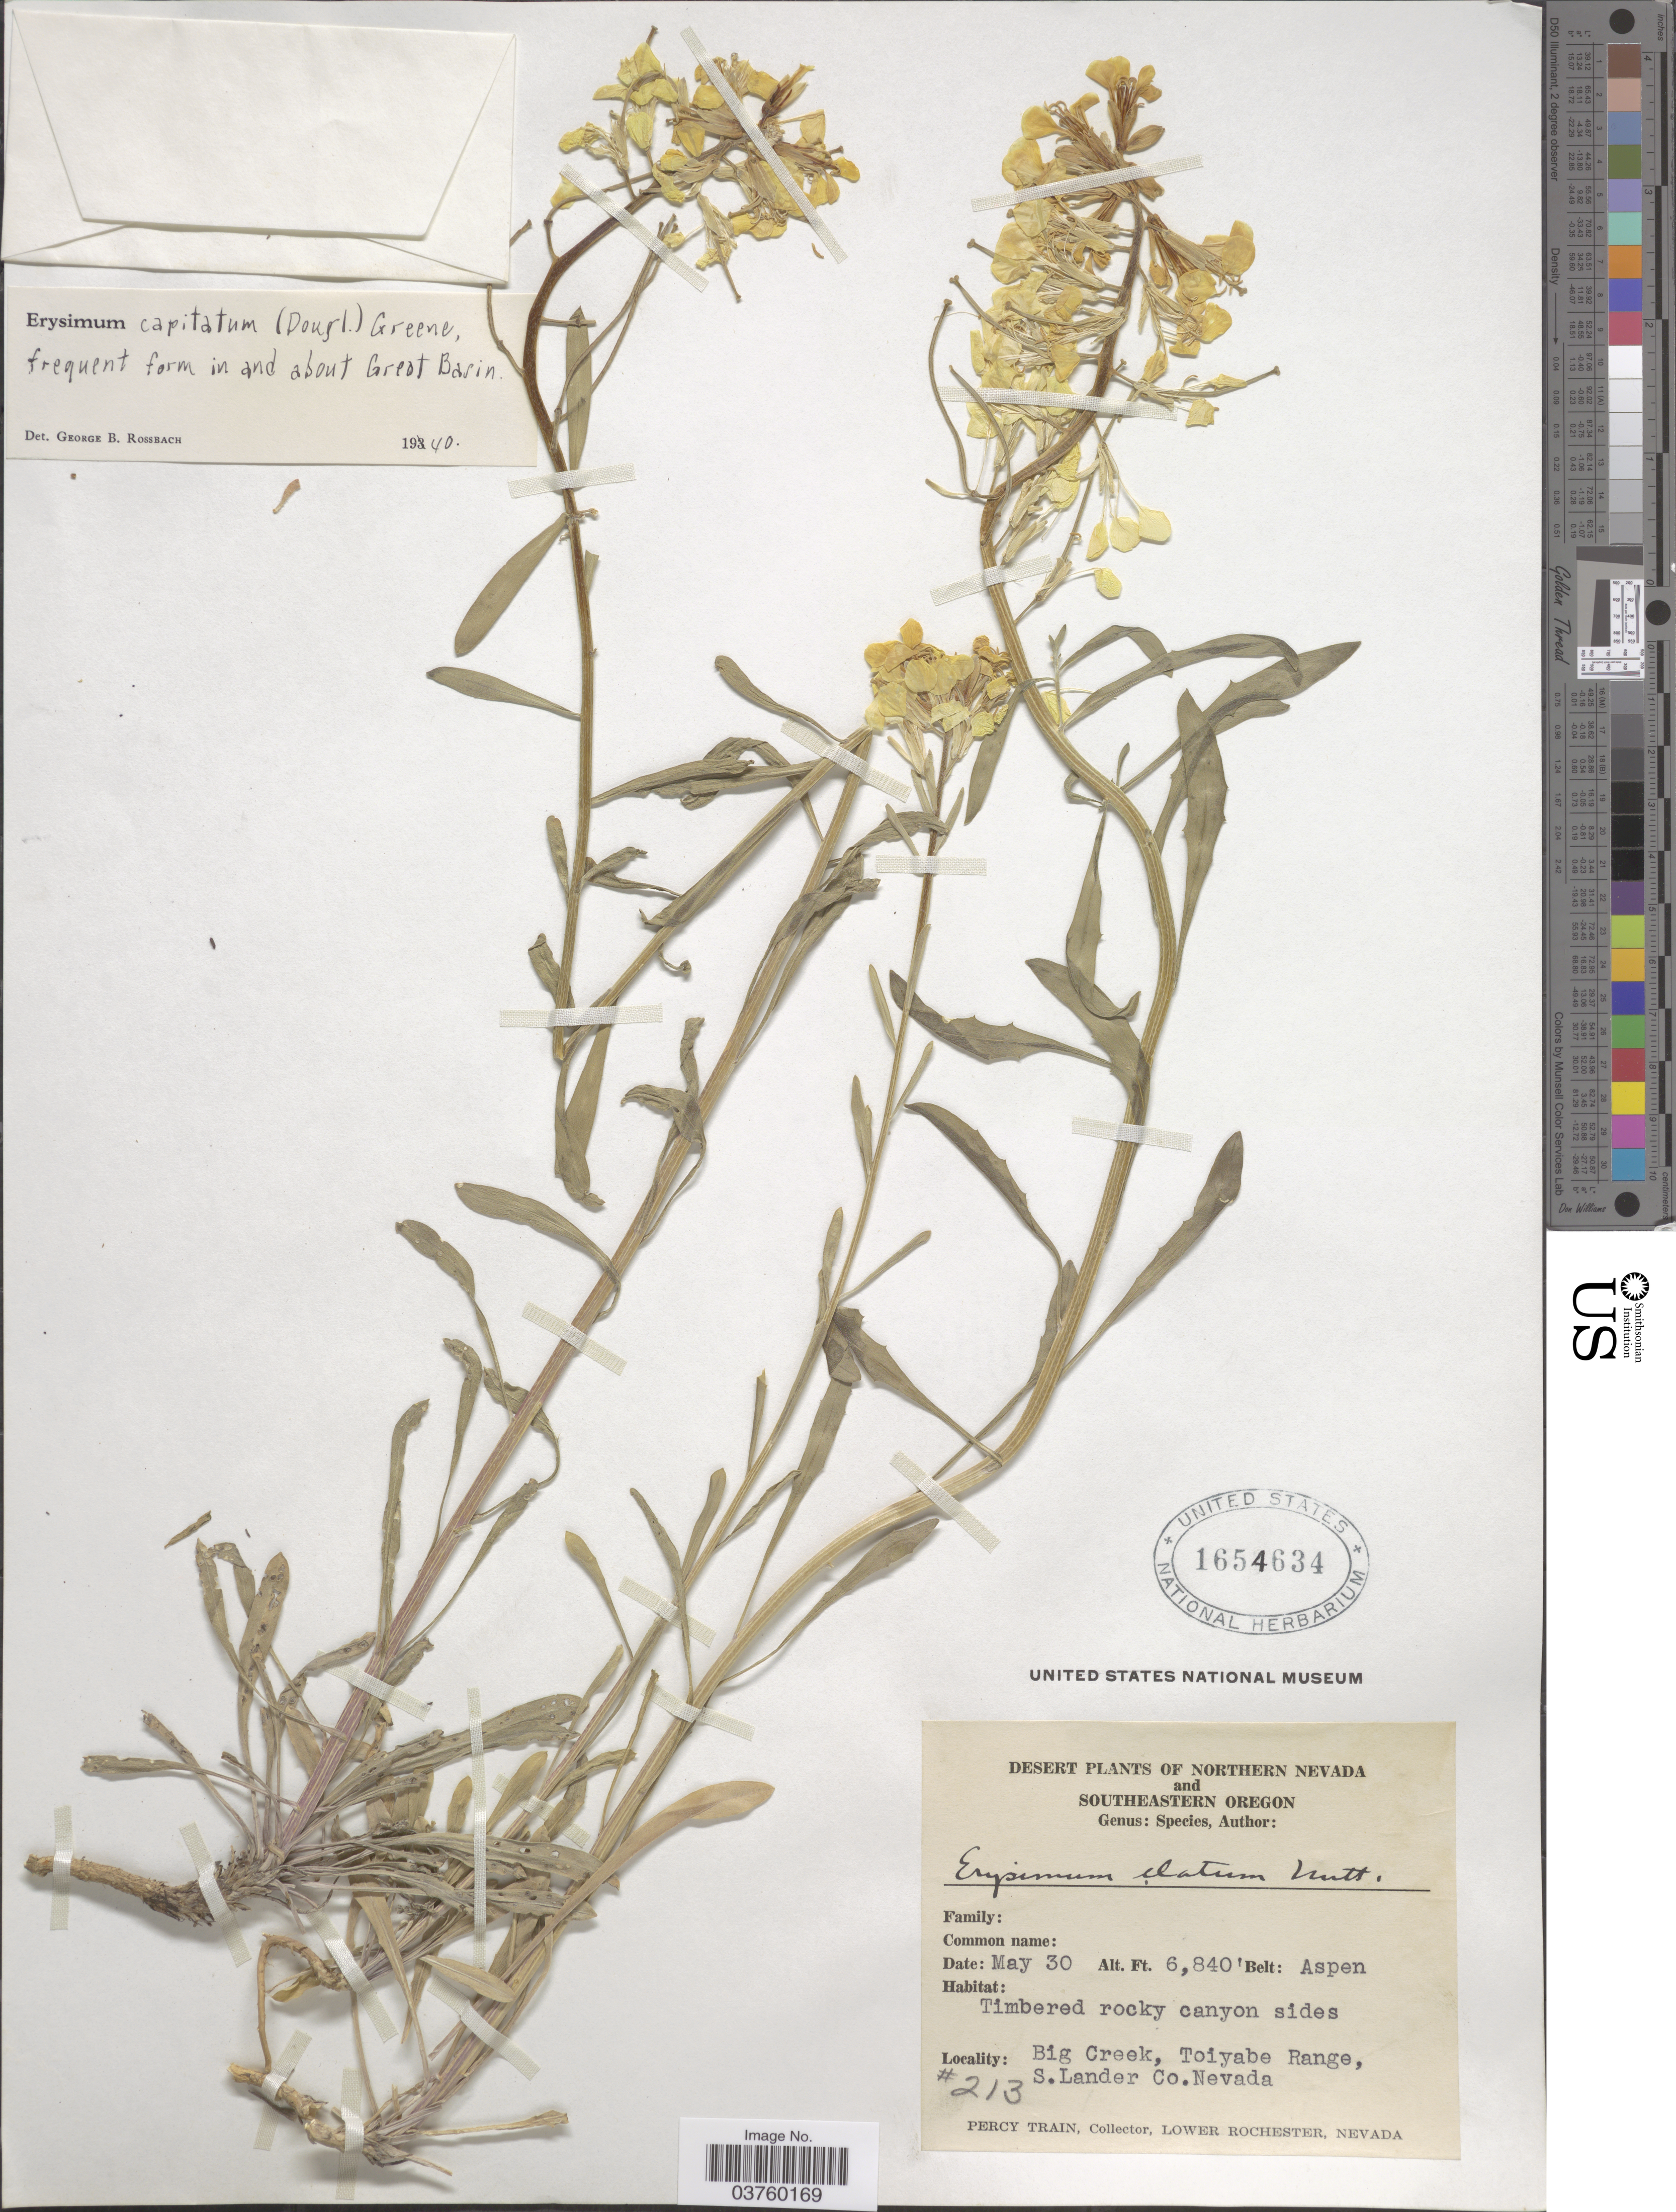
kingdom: Plantae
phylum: Tracheophyta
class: Magnoliopsida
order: Brassicales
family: Brassicaceae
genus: Erysimum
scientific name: Erysimum capitatum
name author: (Douglas ex Hook.) Greene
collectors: P. Train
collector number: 213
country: United States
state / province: Nevada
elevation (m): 2085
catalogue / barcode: US 1654634